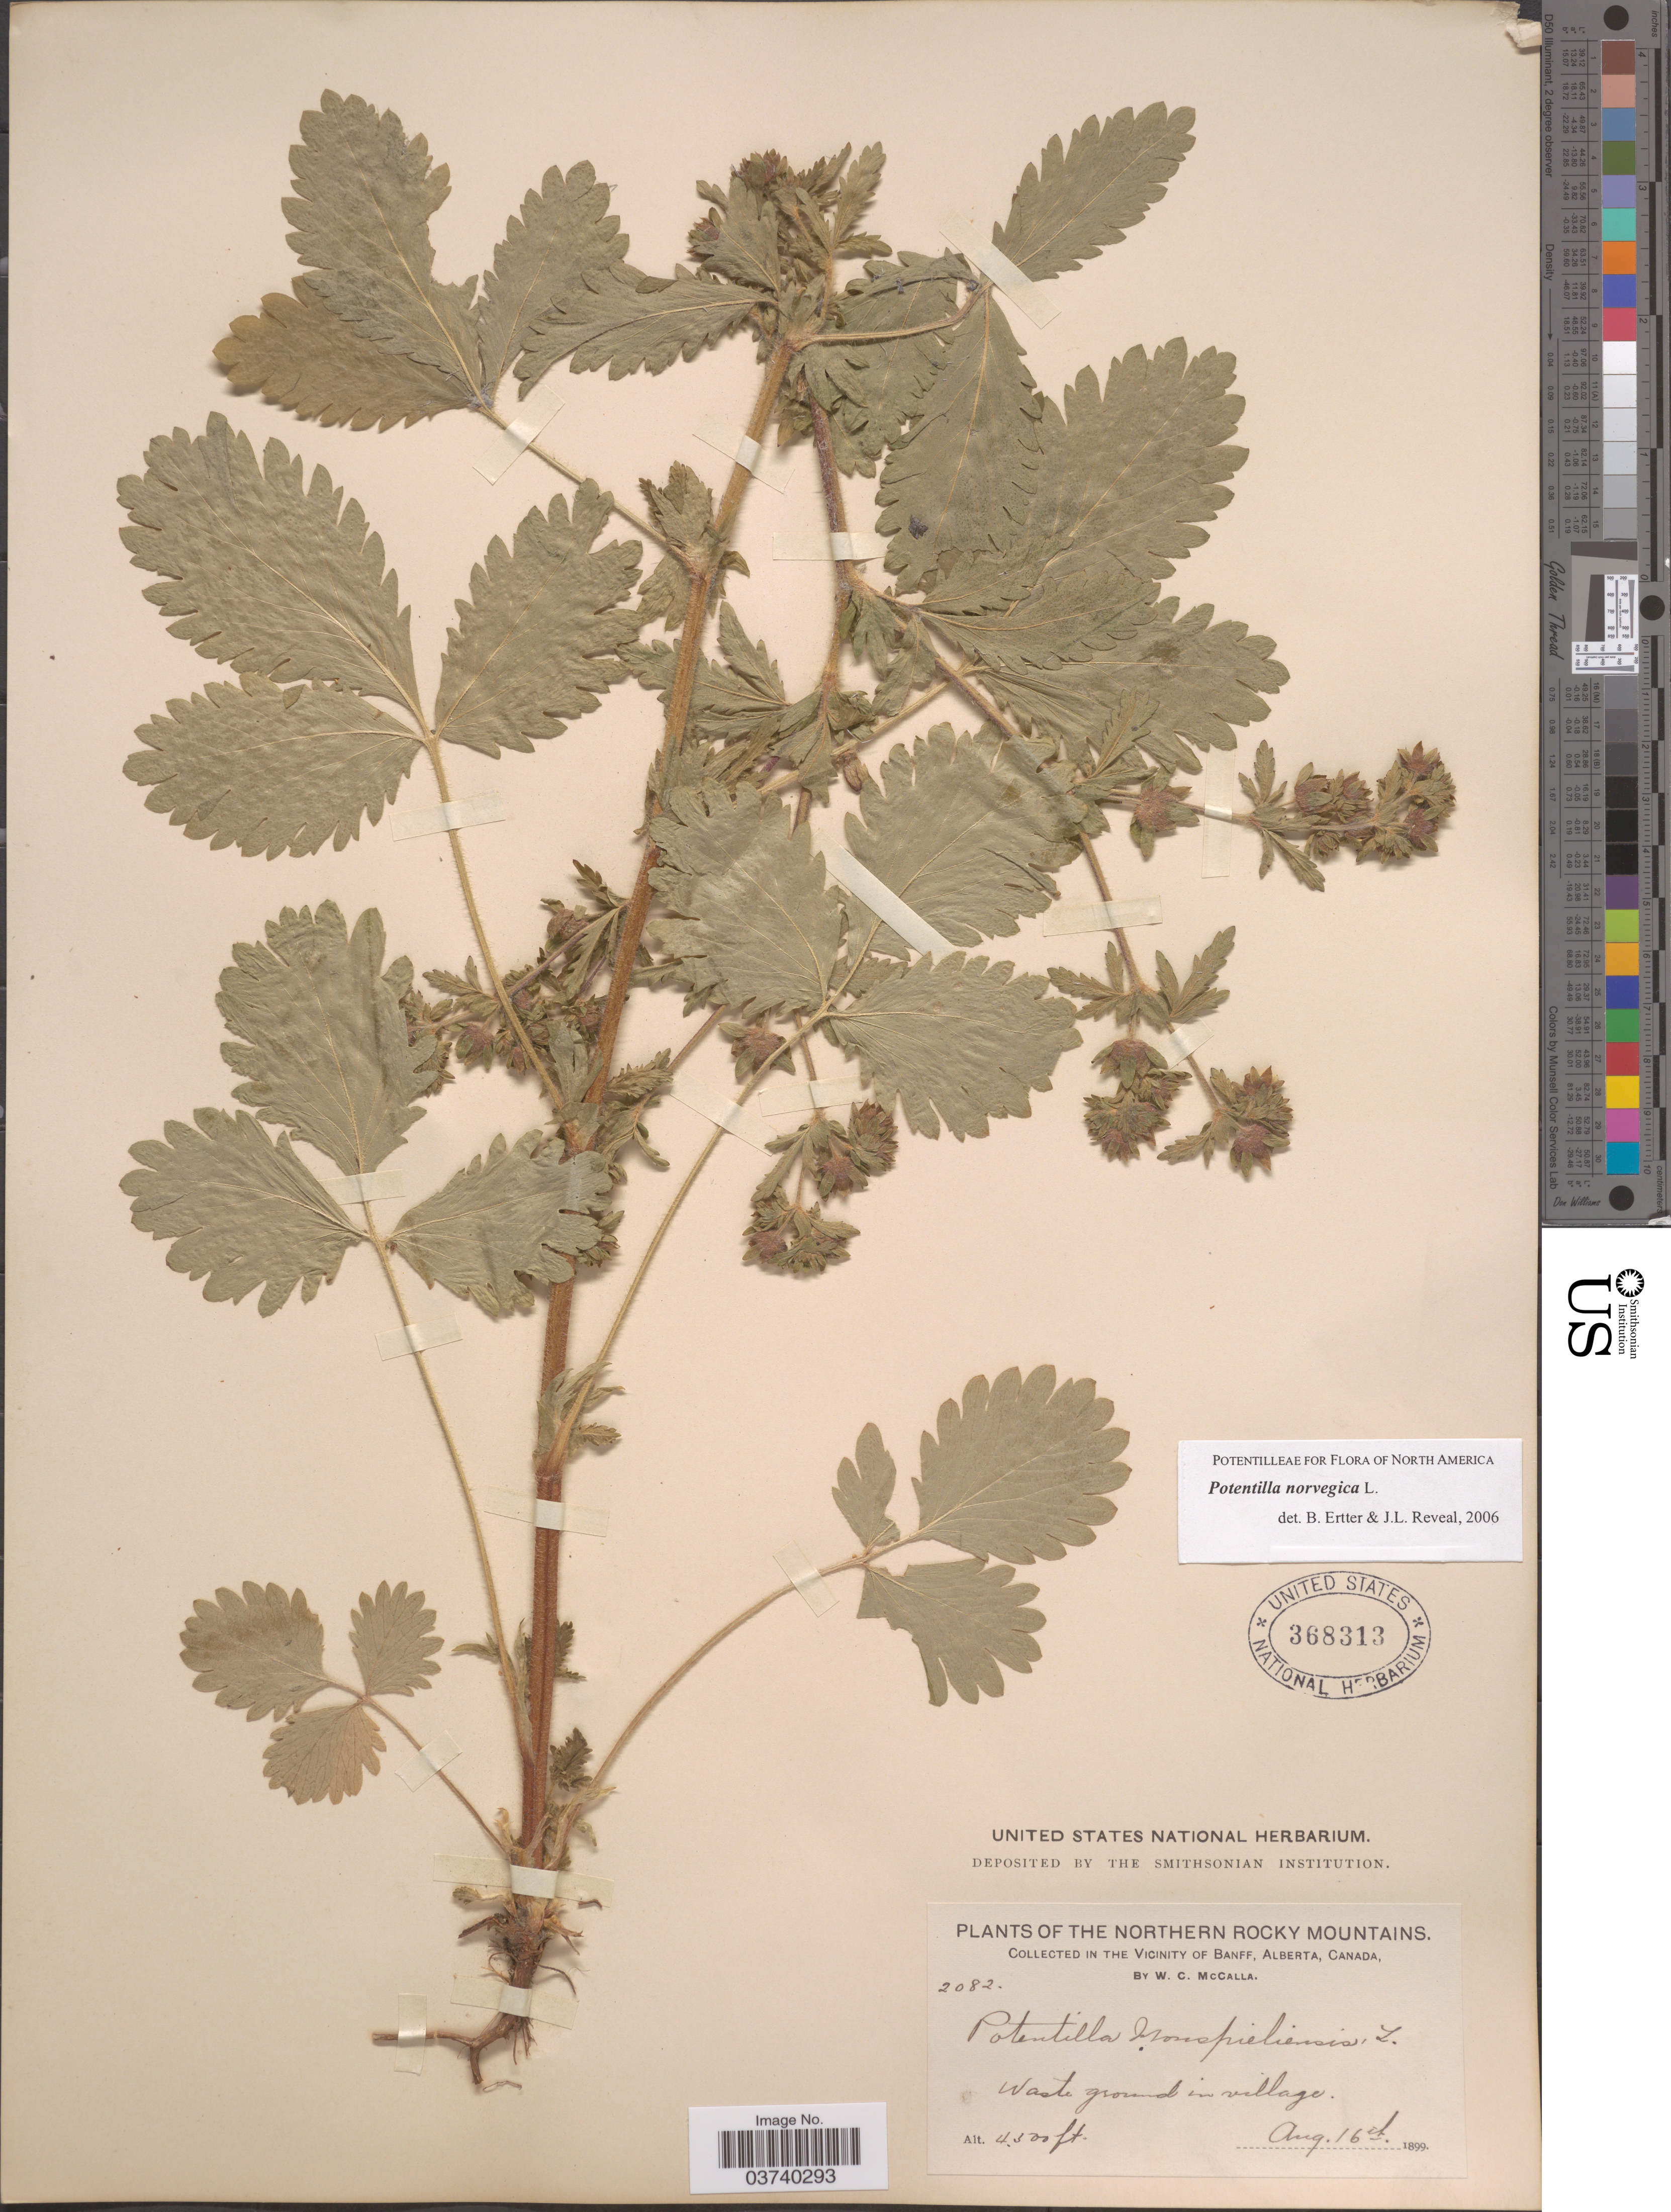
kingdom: Plantae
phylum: Tracheophyta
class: Magnoliopsida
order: Rosales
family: Rosaceae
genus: Potentilla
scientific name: Potentilla norvegica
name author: L.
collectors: W. McCalla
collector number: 2082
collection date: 1899-08-16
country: Canada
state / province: Alberta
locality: Northern Rocky Mountains. Vicinity of Banff. Village.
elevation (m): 1372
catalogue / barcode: US 368313